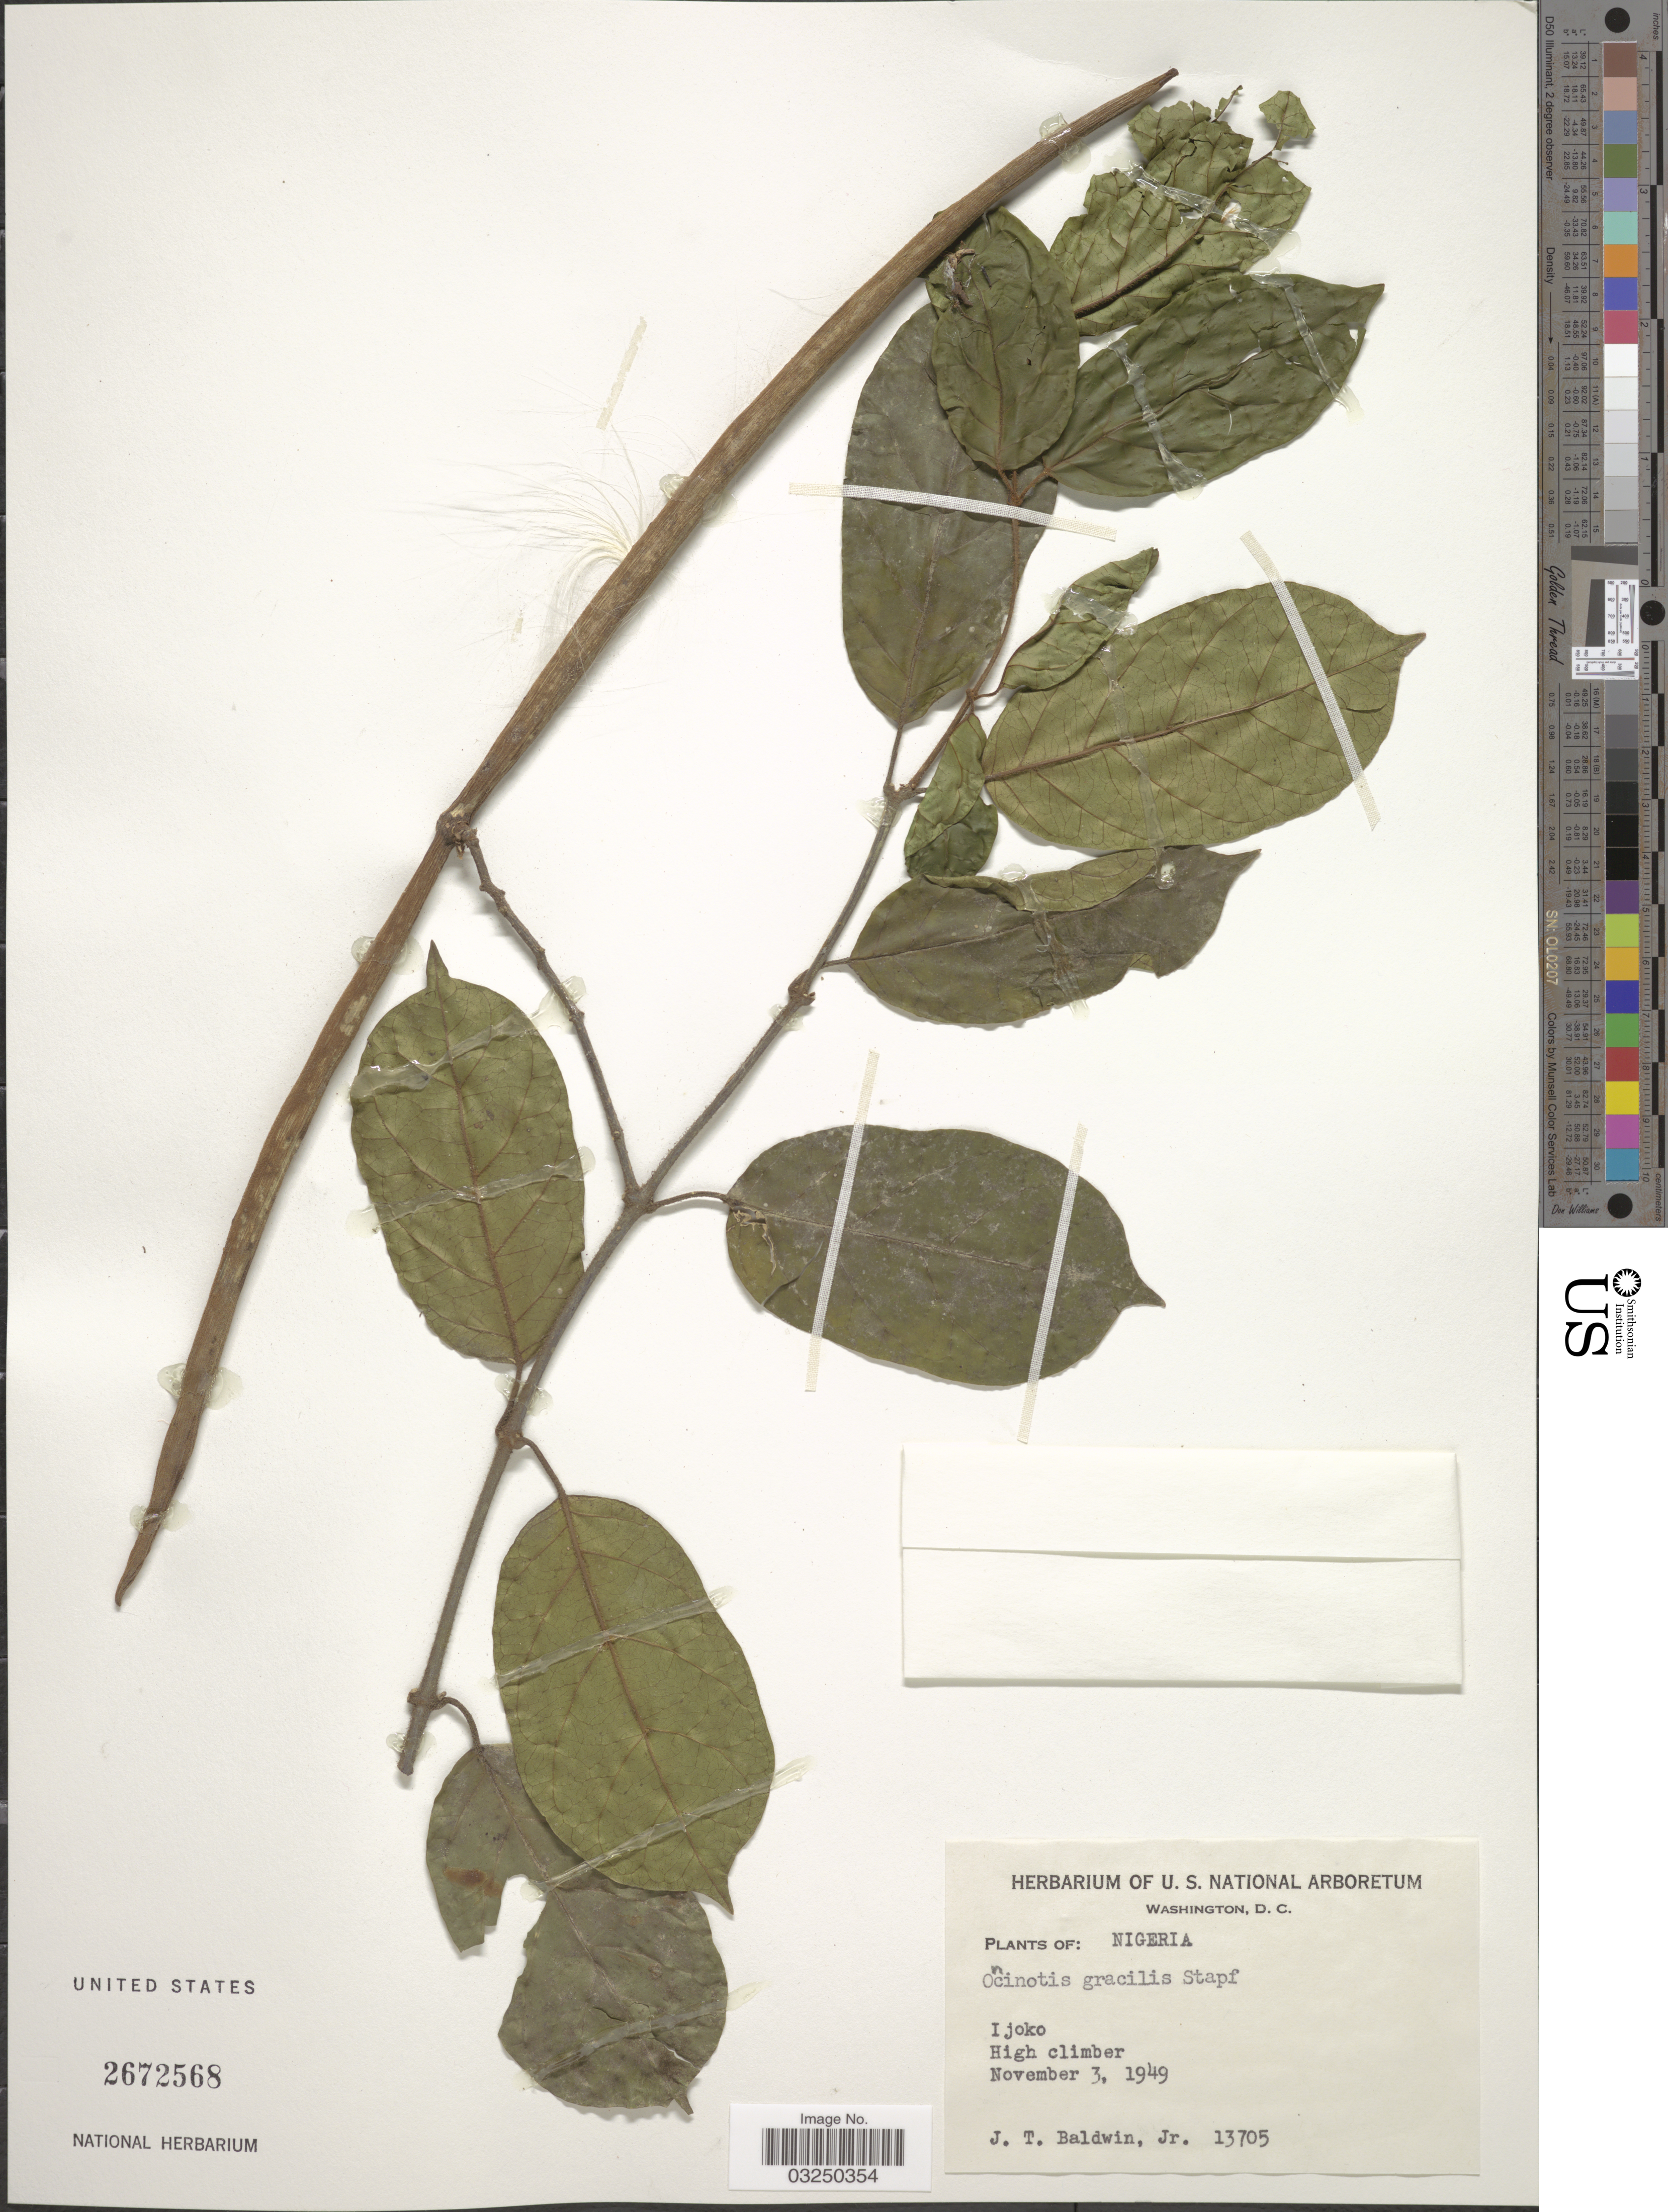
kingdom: Plantae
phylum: Tracheophyta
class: Magnoliopsida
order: Gentianales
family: Apocynaceae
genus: Oncinotis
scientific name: Oncinotis gracilis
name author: Stapf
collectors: J. T. Baldwin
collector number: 13705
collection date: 1949-11-03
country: Nigeria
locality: Ijoko, High climber.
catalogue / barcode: US 2672568